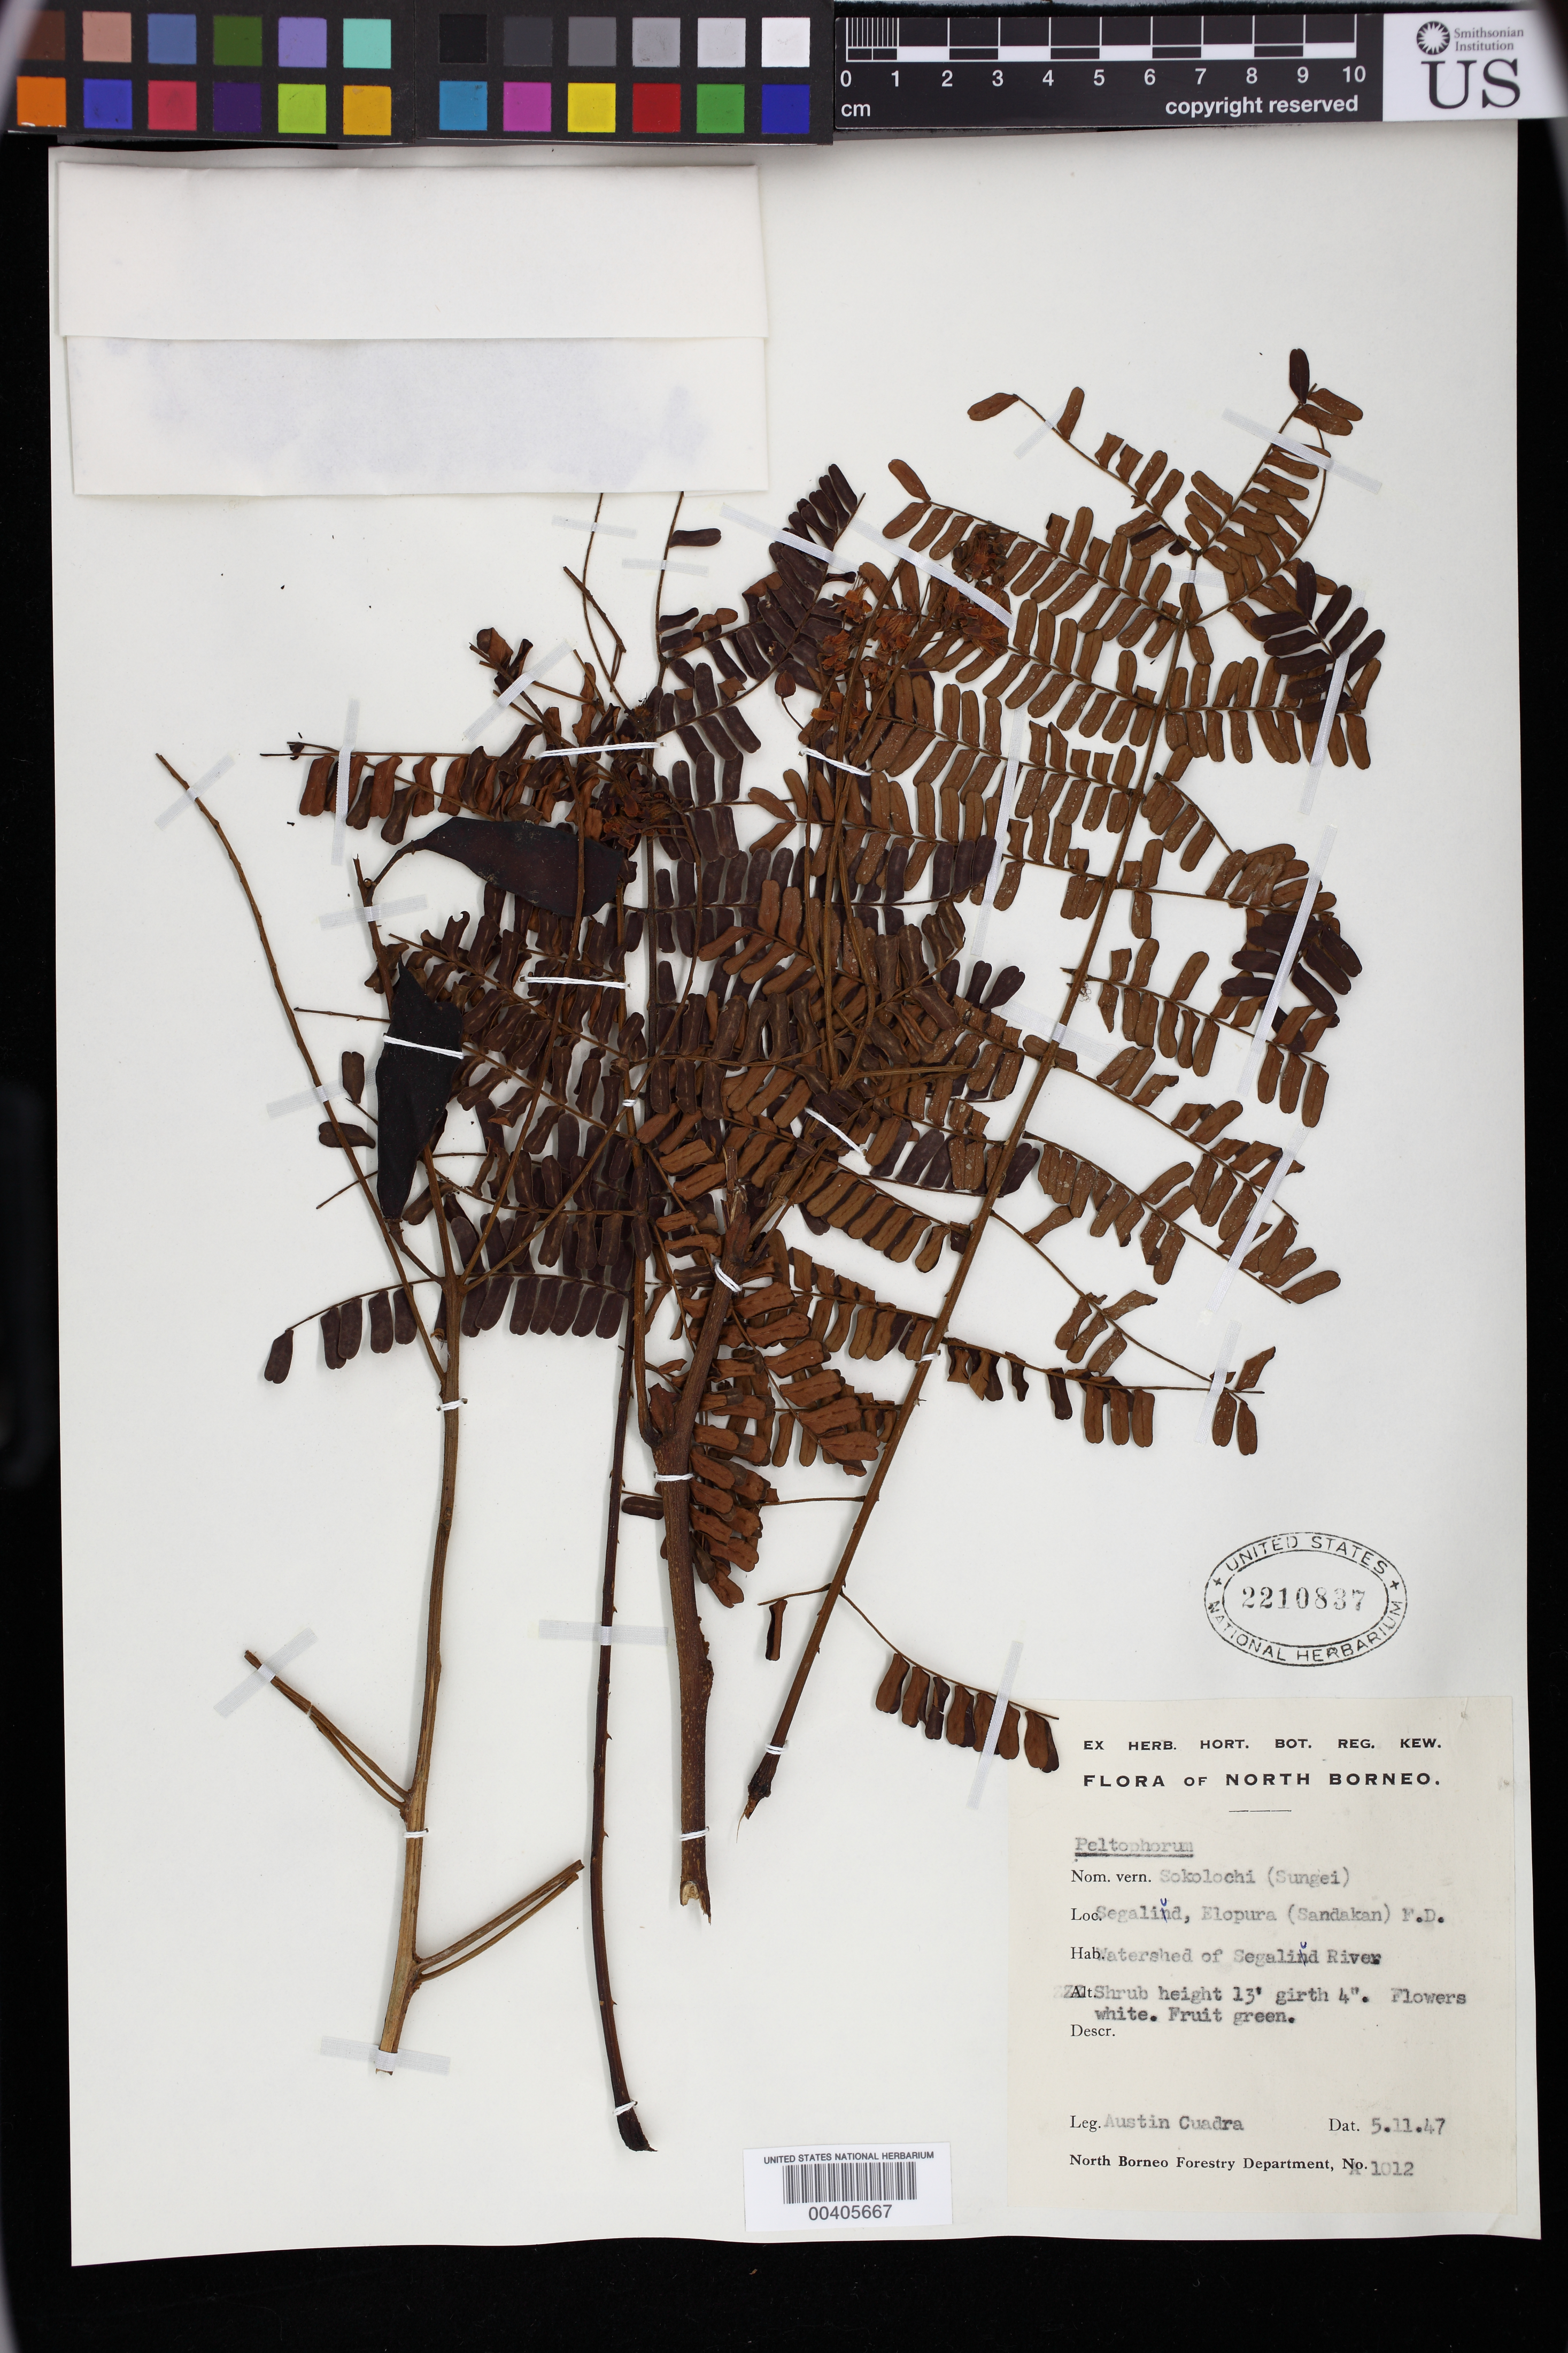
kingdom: Plantae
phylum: Tracheophyta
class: Magnoliopsida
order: Fabales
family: Fabaceae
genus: Peltophorum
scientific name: Peltophorum sp.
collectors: A. Cuadra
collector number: B.n.b. Forestry Dept. 1012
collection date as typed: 05 Nov 1947 or 11 May 1947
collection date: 1947-05-11 or 1947-11-05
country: Malaysia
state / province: Sabah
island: Borneo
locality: Segaliud, elopura, sandakan, f.d.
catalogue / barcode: US 2210837